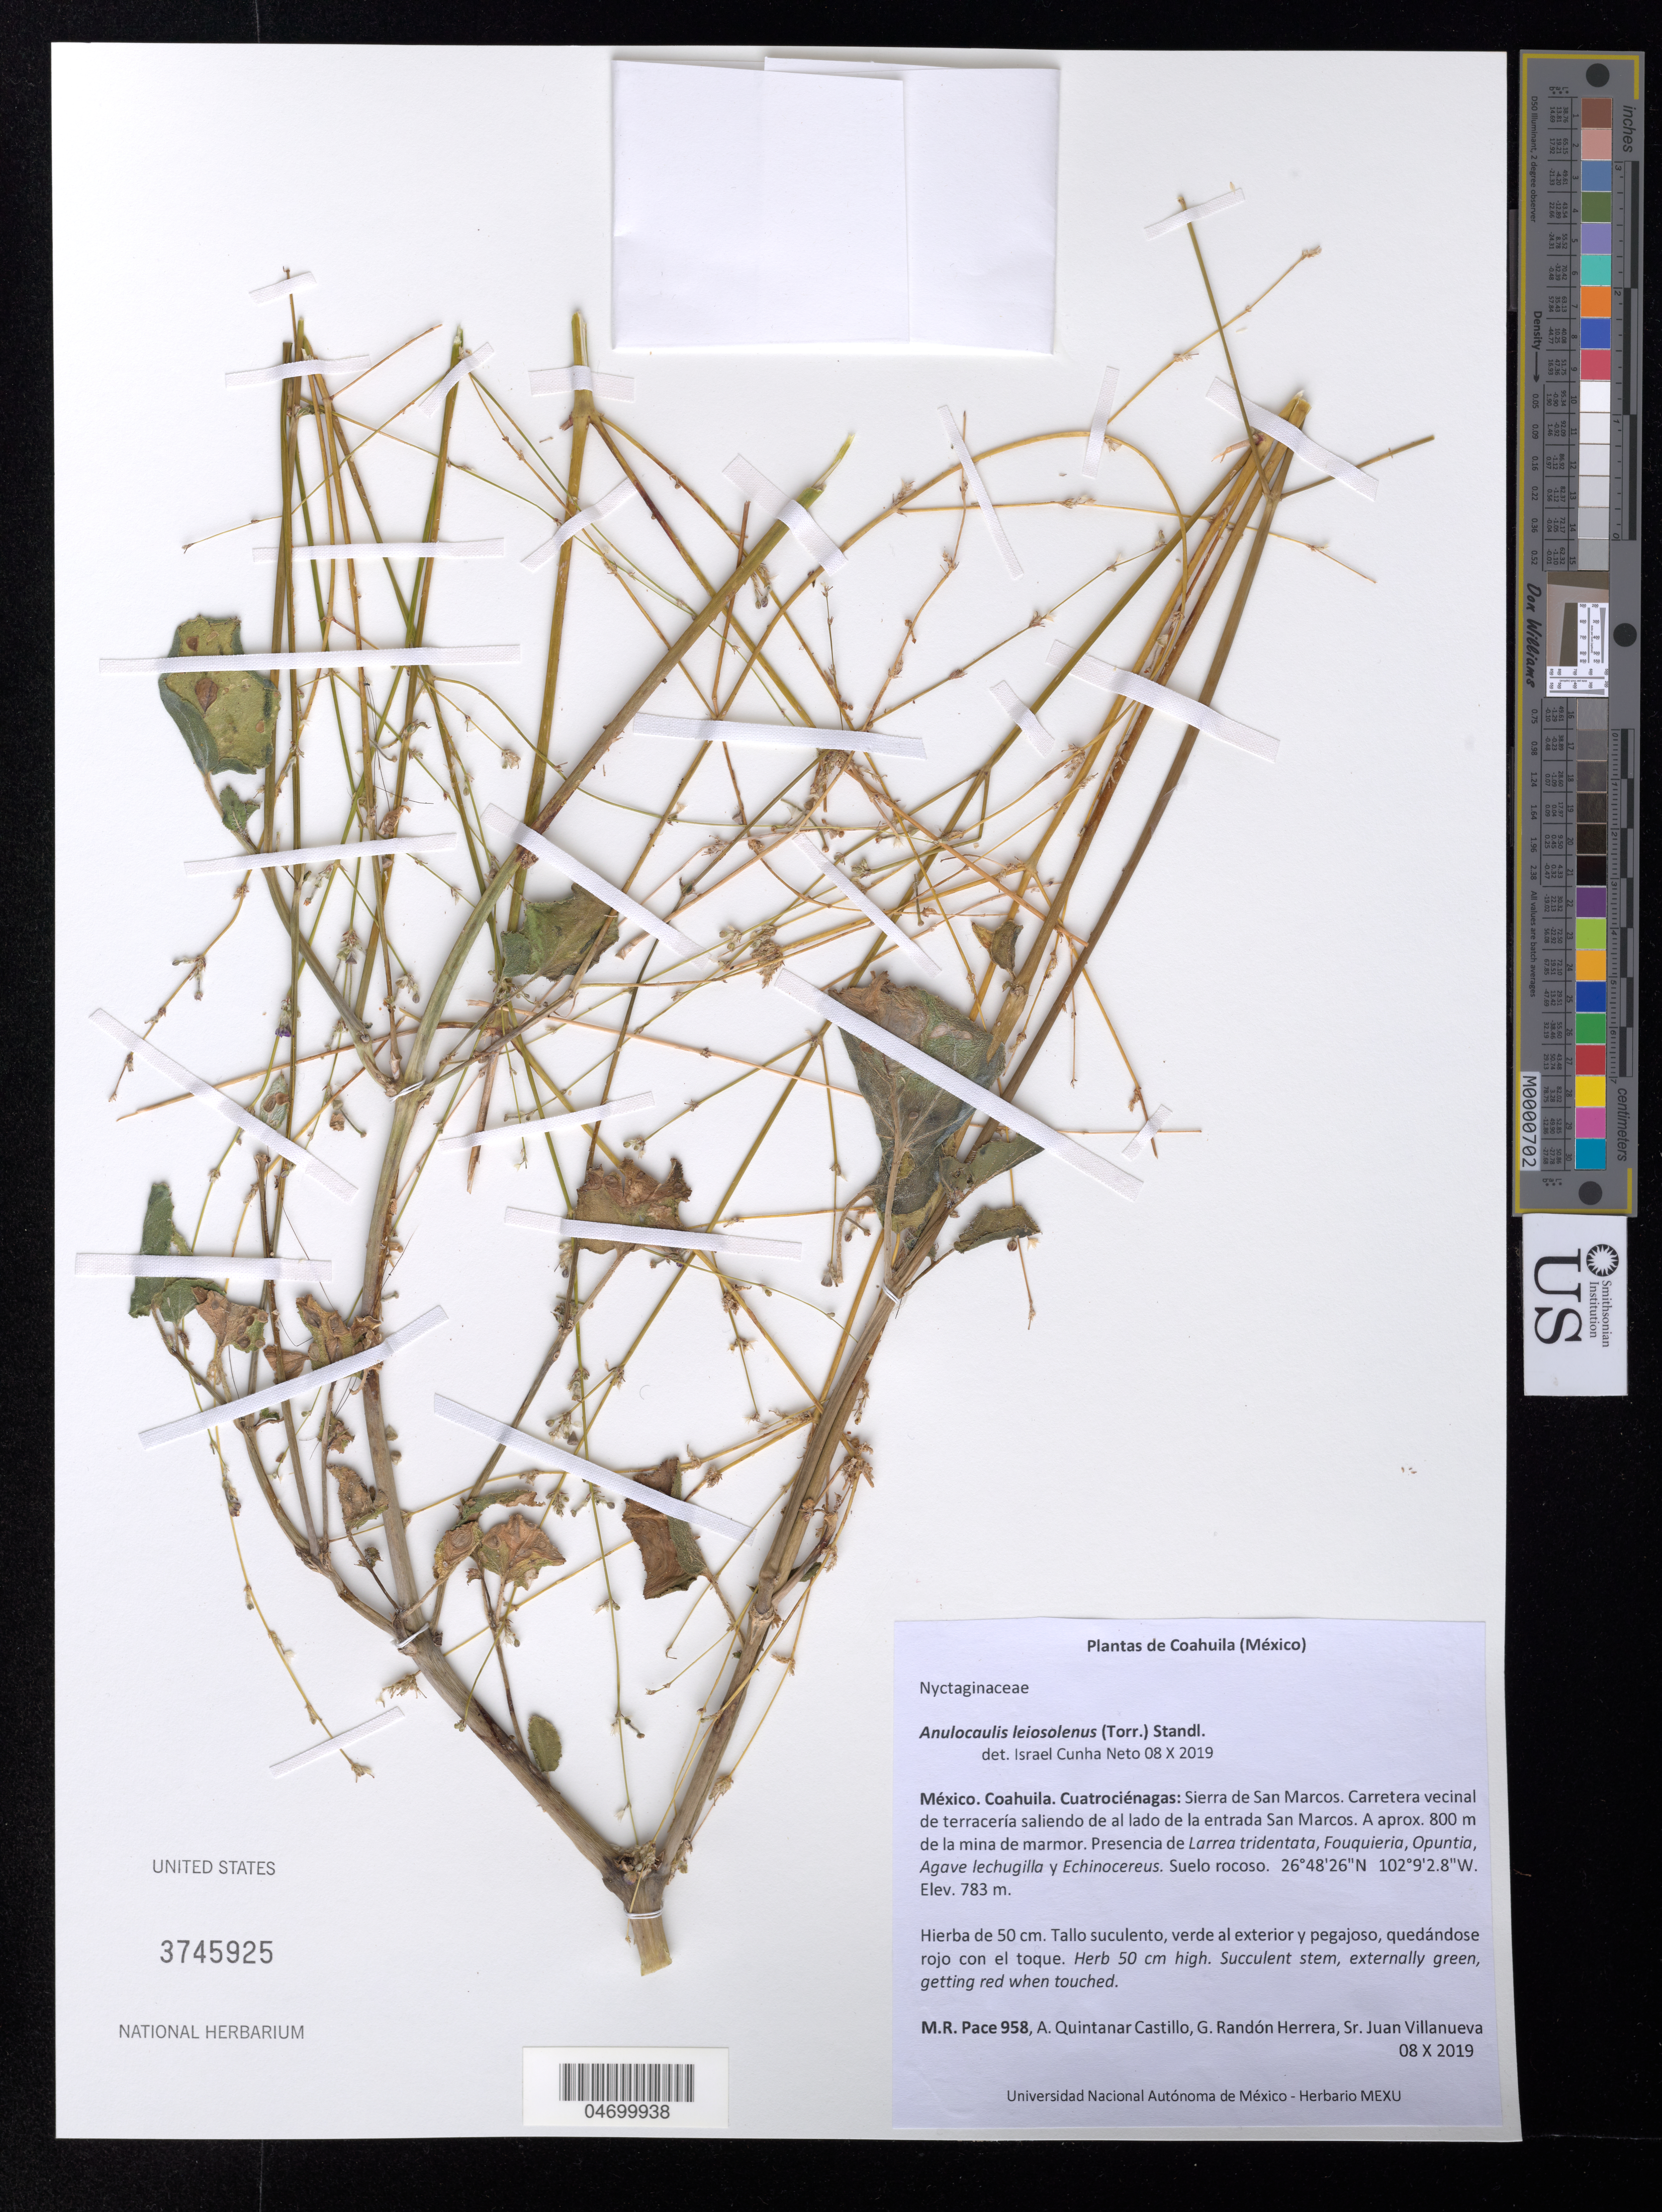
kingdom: Plantae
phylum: Tracheophyta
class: Magnoliopsida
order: Caryophyllales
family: Nyctaginaceae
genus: Anulocaulis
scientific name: Anulocaulis leiosolenus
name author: (Torr.) Standl.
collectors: M. Pace, A. Quintanar Castillo, G. Randón Herrera & J. Villanueva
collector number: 958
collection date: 2019-10-08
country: Mexico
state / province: Coahuila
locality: Cuatrociénagas: Sierra de San Marcos. Carretera vecinal de terracería saliendo de al lado de la entrada San Marcos. A aprox. 800 m de la mina de marmor.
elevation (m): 783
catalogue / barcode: US 3745925